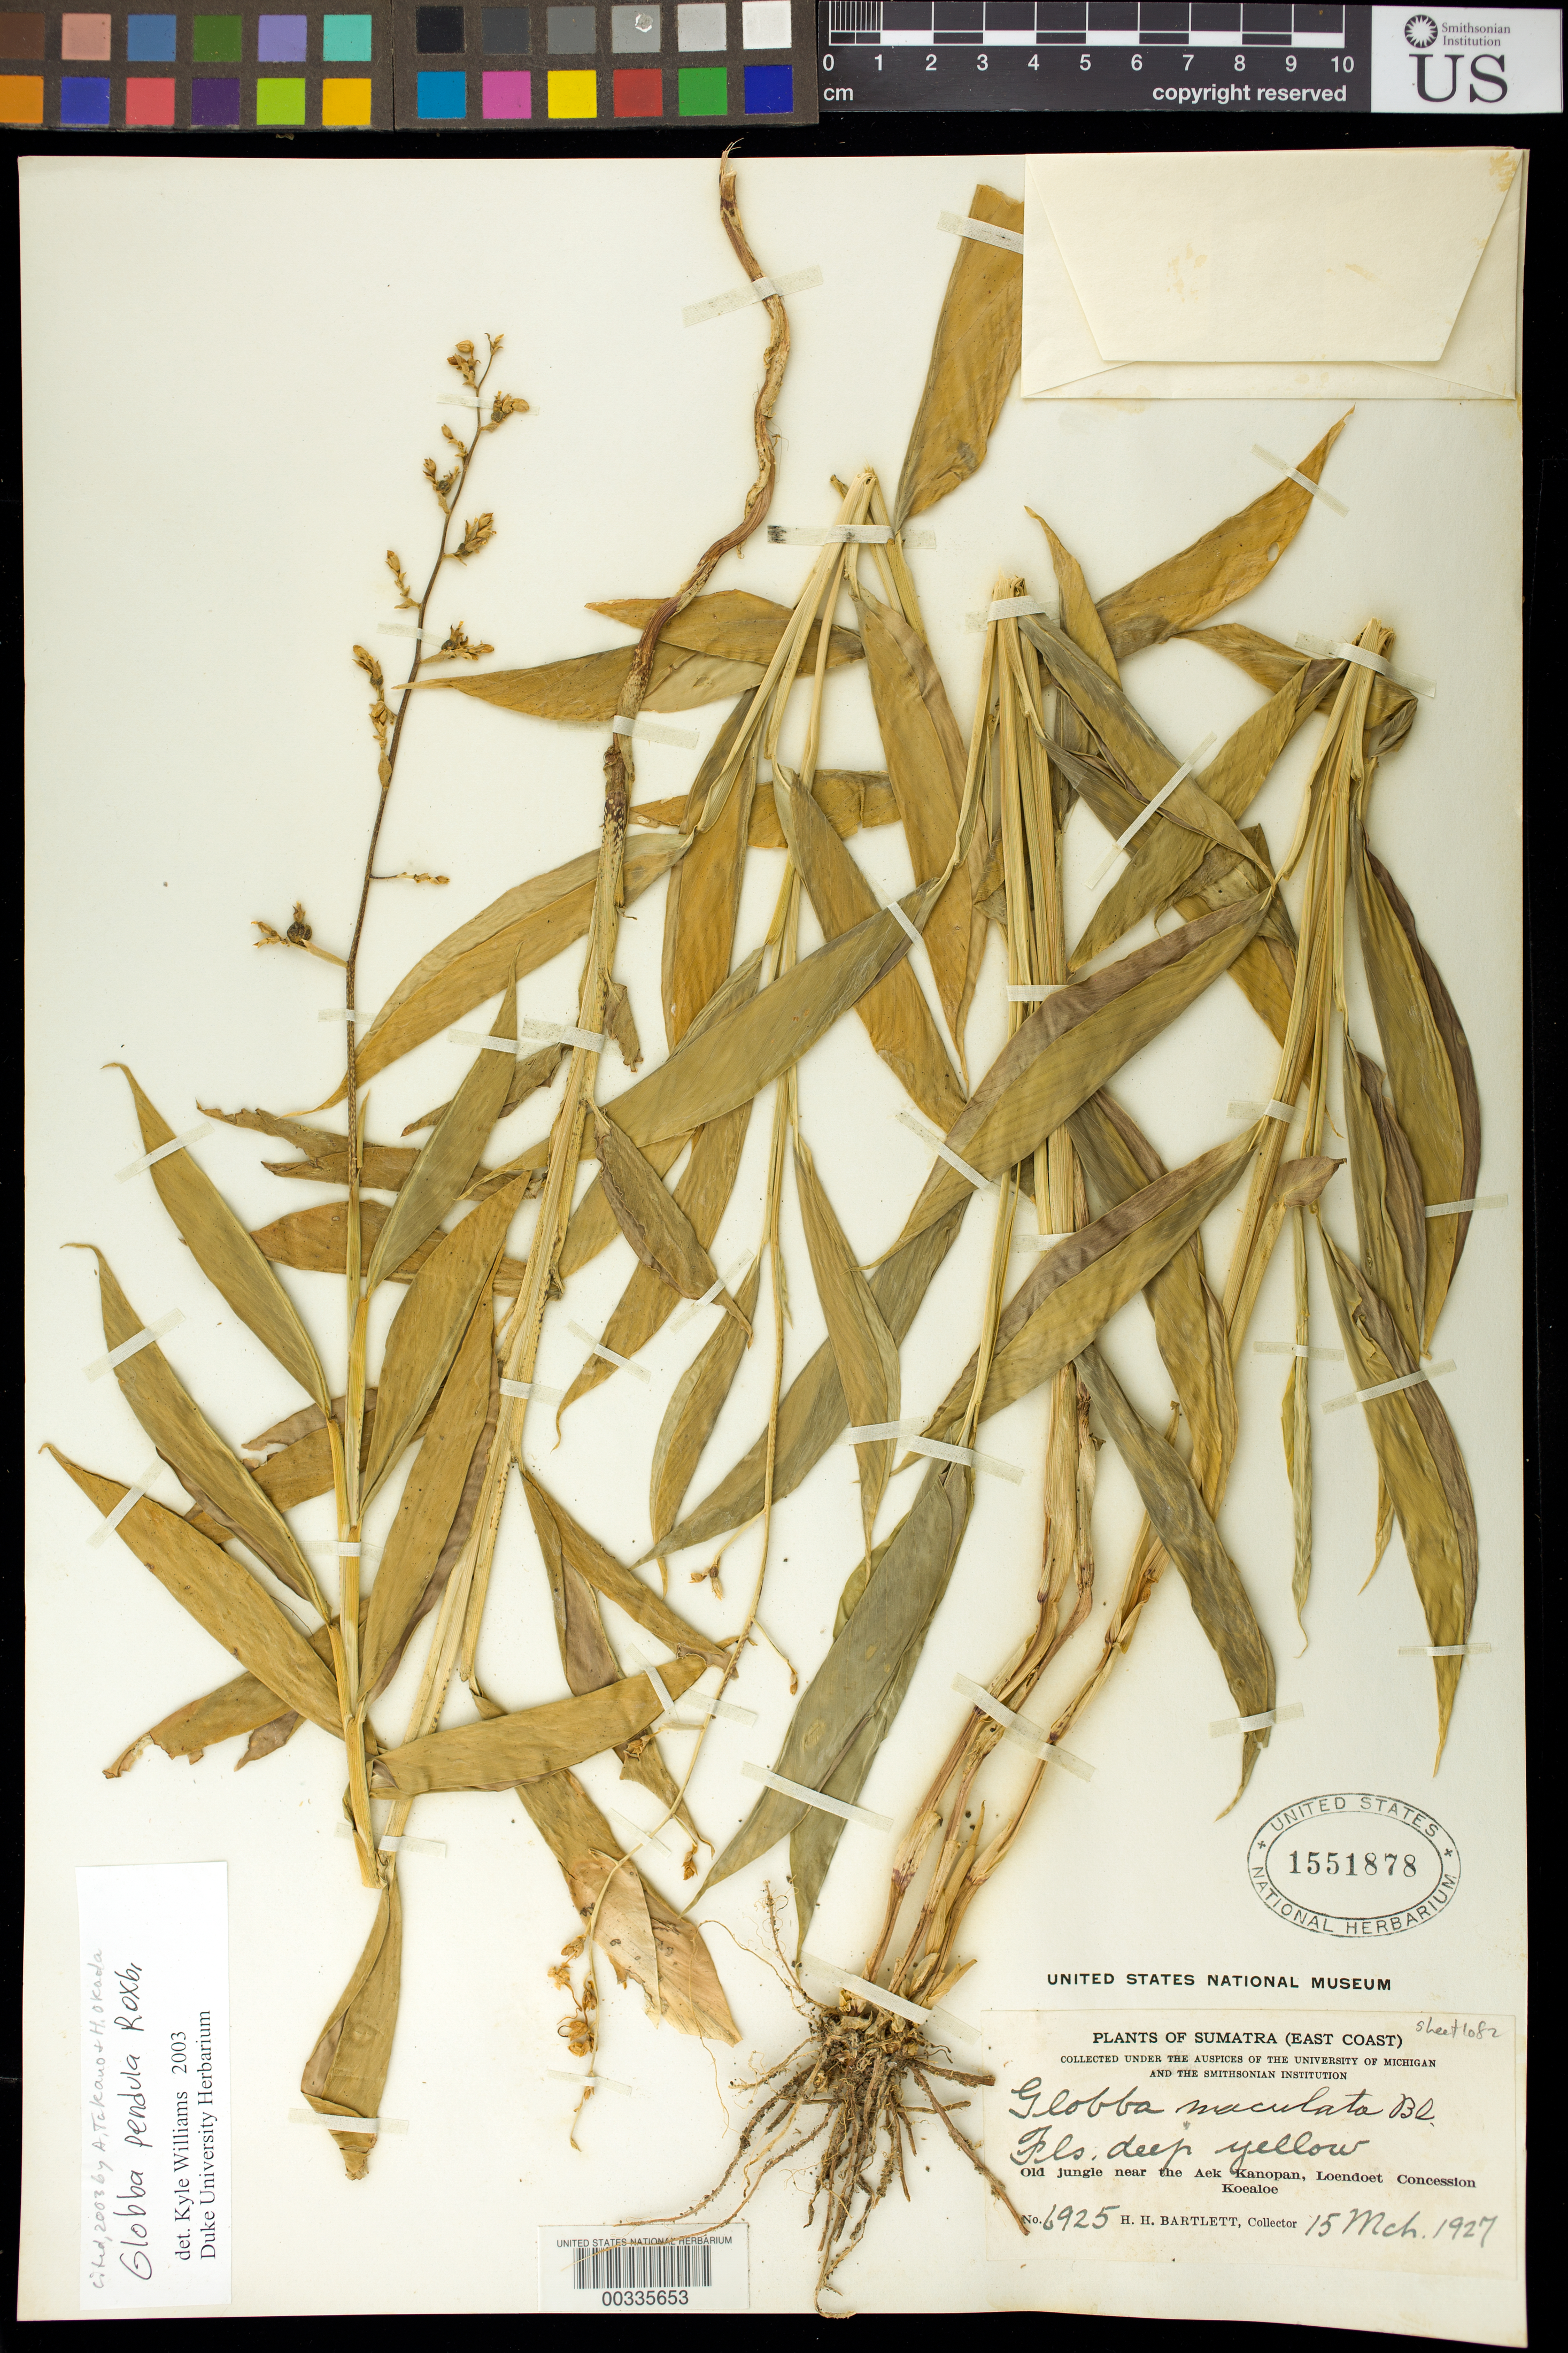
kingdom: Plantae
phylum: Tracheophyta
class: Liliopsida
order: Zingiberales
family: Zingiberaceae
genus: Globba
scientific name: Globba pendula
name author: Roxb.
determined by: Williams, K. J.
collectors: H. H. Bartlett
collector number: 6925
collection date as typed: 15 Mar 1927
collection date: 1927-03-15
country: Indonesia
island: Sumatra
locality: Old jungle near the aek kanopan, loendoet concession koealoe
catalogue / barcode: US 1551878